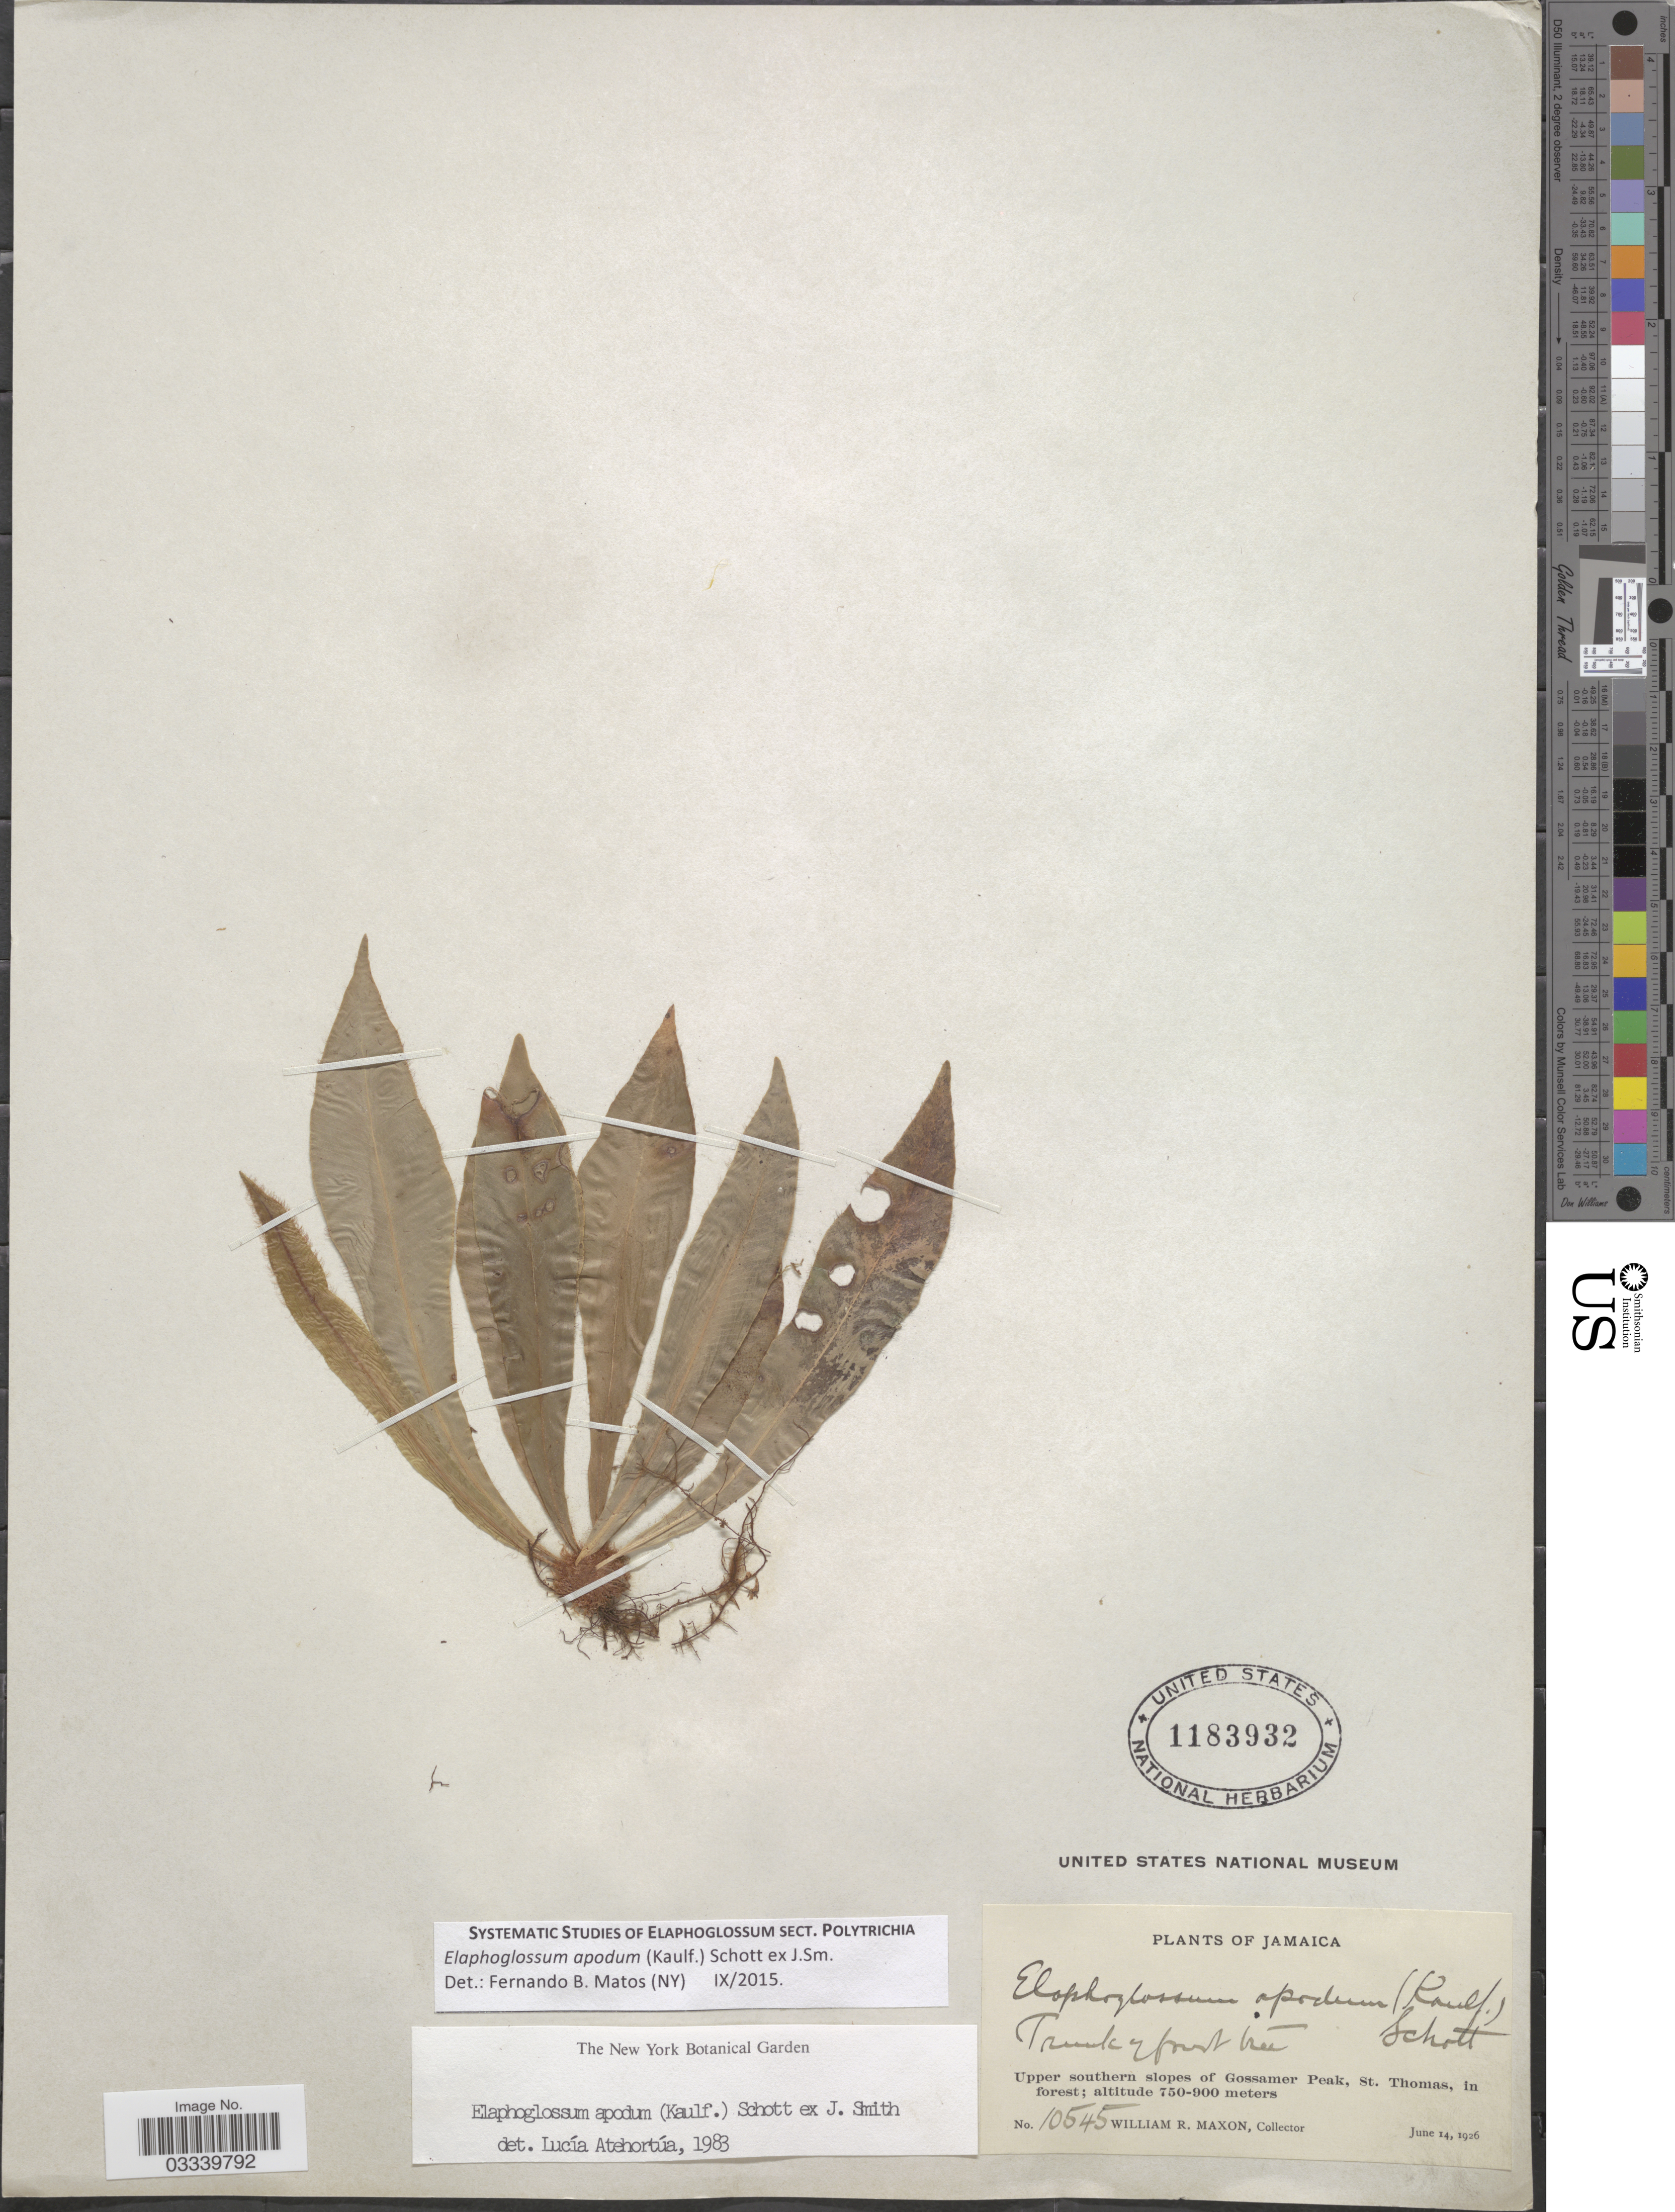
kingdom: Plantae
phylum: Tracheophyta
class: Polypodiopsida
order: Polypodiales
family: Dryopteridaceae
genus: Elaphoglossum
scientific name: Elaphoglossum apodum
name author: (Kaulf.) Schott ex J. Sm.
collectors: W. R. Maxon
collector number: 10545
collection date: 1926-06-14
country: Jamaica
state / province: Saint Thomas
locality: Upper southern slopes of Gossamer Peak.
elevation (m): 750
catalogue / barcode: US 1183932